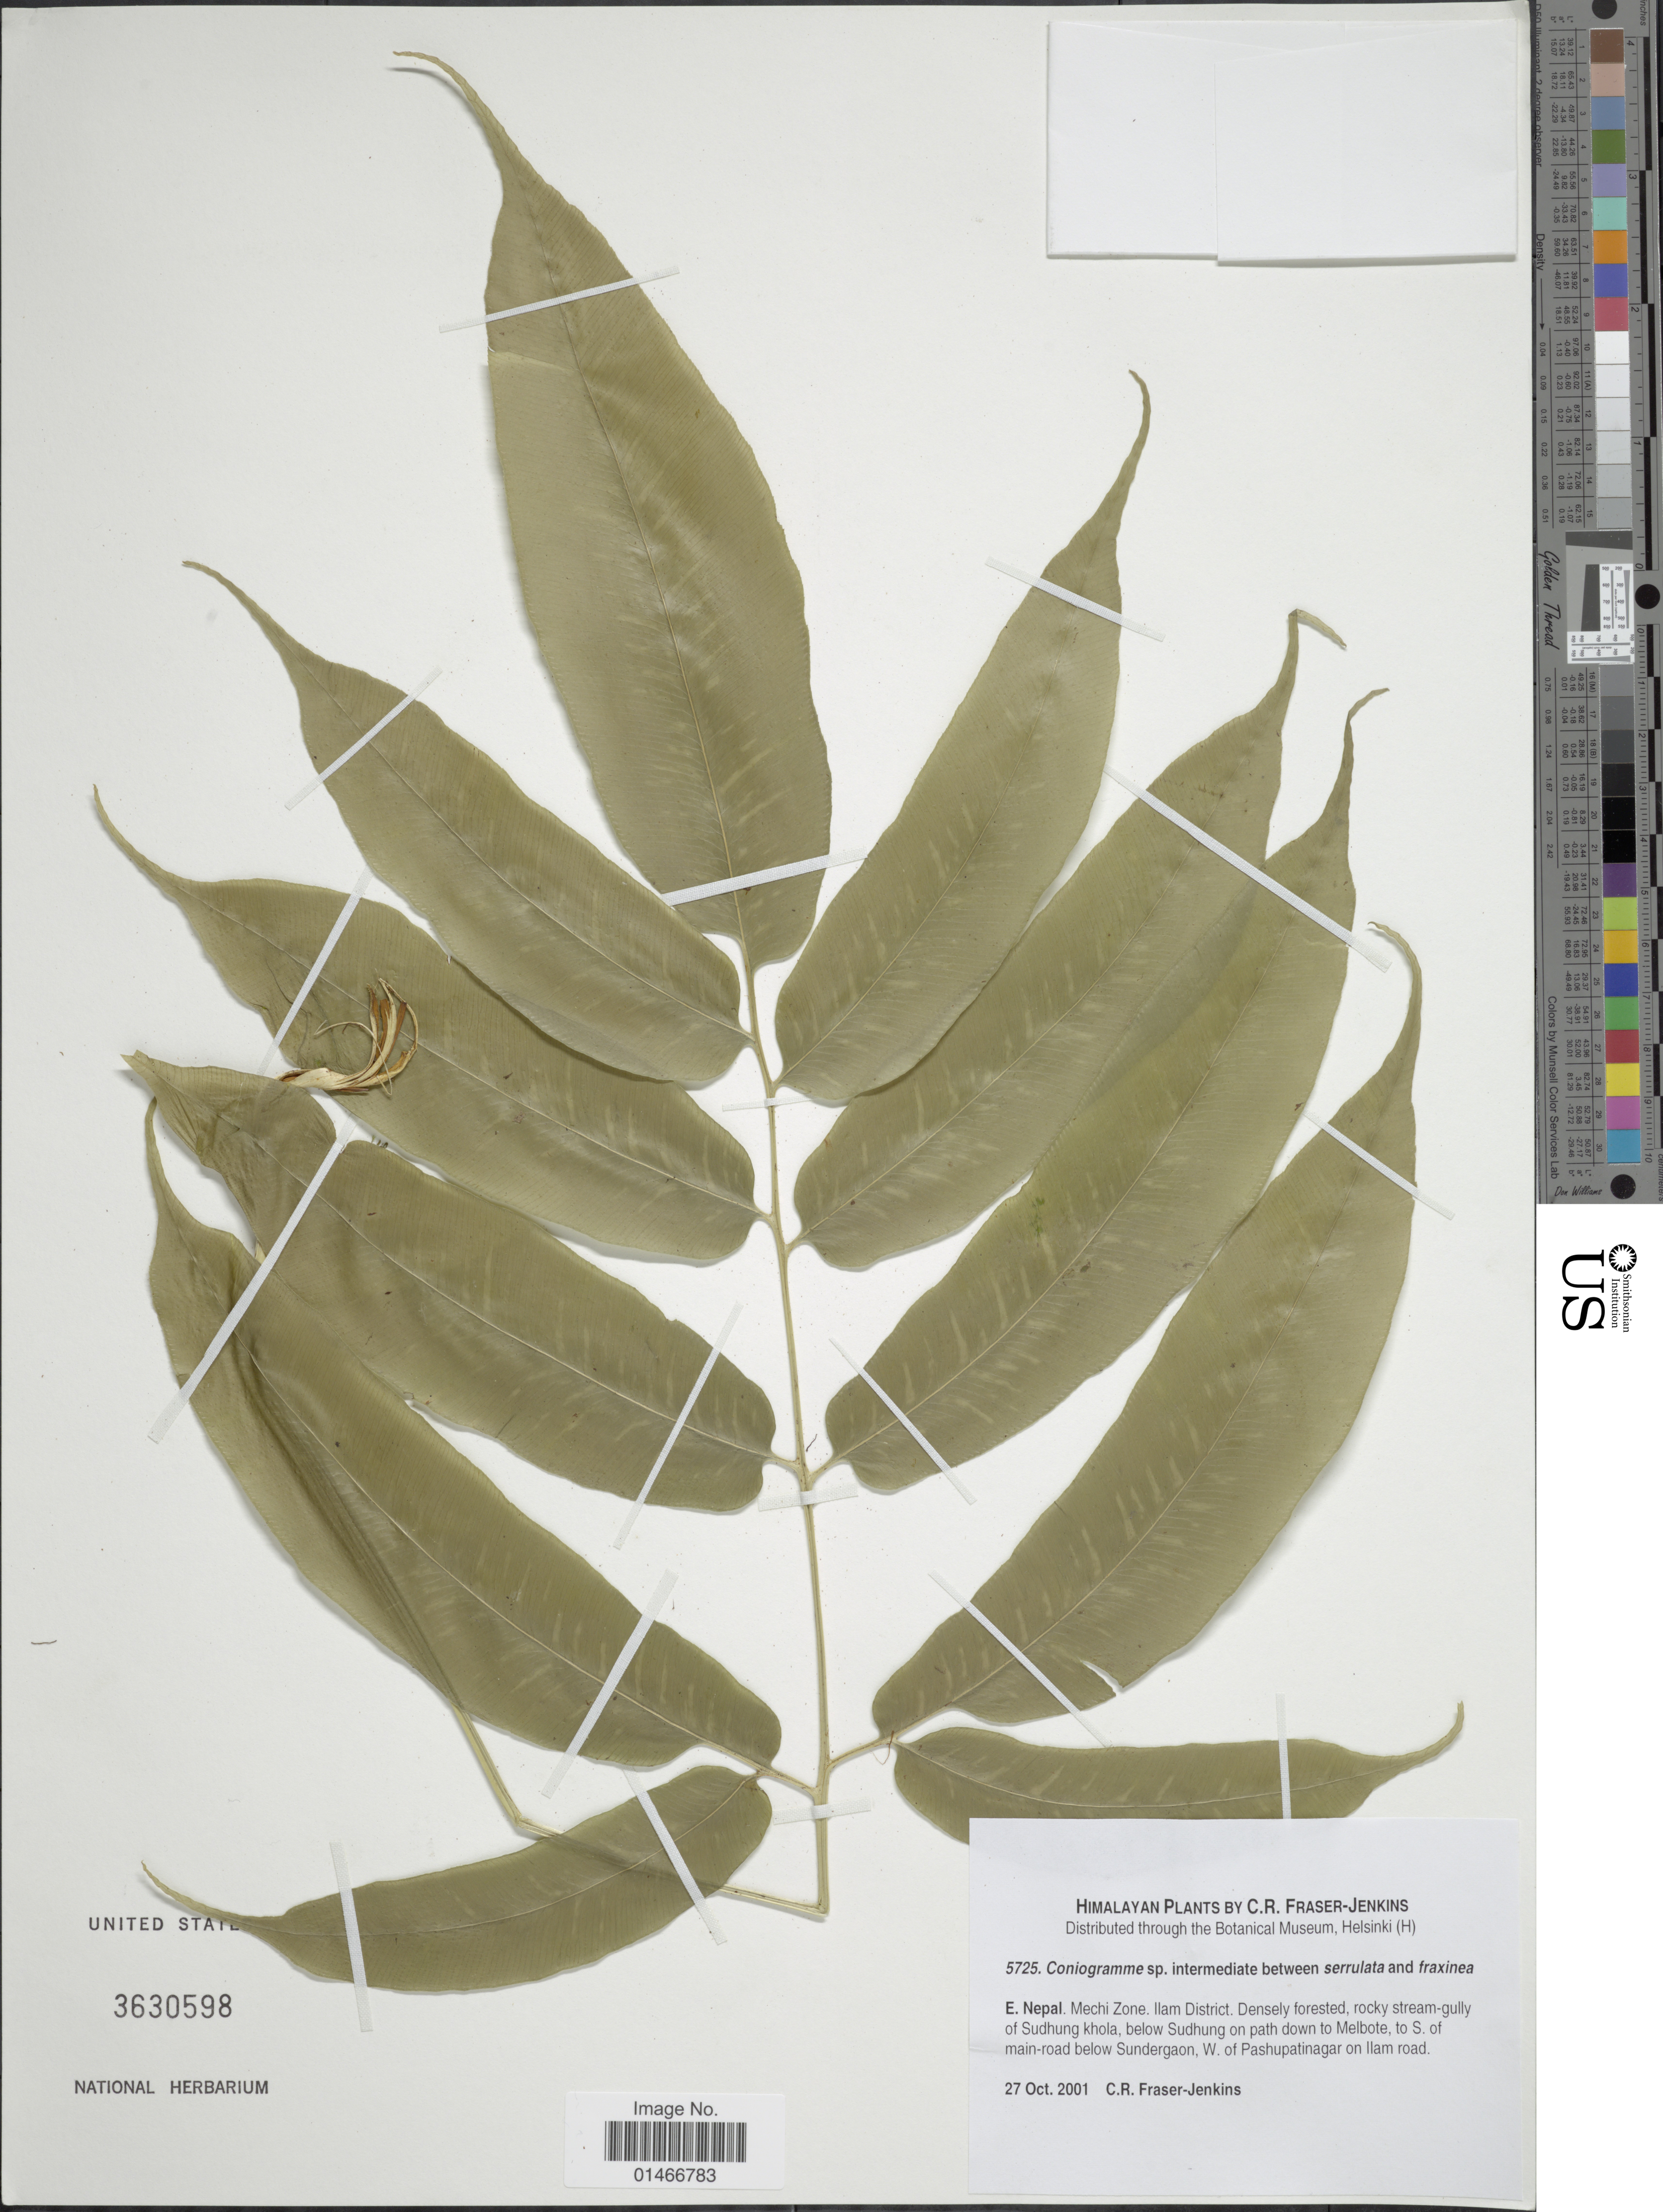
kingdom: Plantae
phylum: Tracheophyta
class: Polypodiopsida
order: Polypodiales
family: Pteridaceae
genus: Coniogramme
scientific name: Coniogramme fraxinea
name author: (D. Don) Diels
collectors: C. R. Fraser-Jenkins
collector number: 5725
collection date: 2001-10-27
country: Nepal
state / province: Mechi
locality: E. Nepal. Mechi Zone, Ilam District. Densely forested, rocky stream-gully of Sudhung khola, below Sudhung on path down to Melbote, to S. of main-road below Sundergaon, W. of Pashupatinagar on Ilam road.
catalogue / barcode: US 3630598